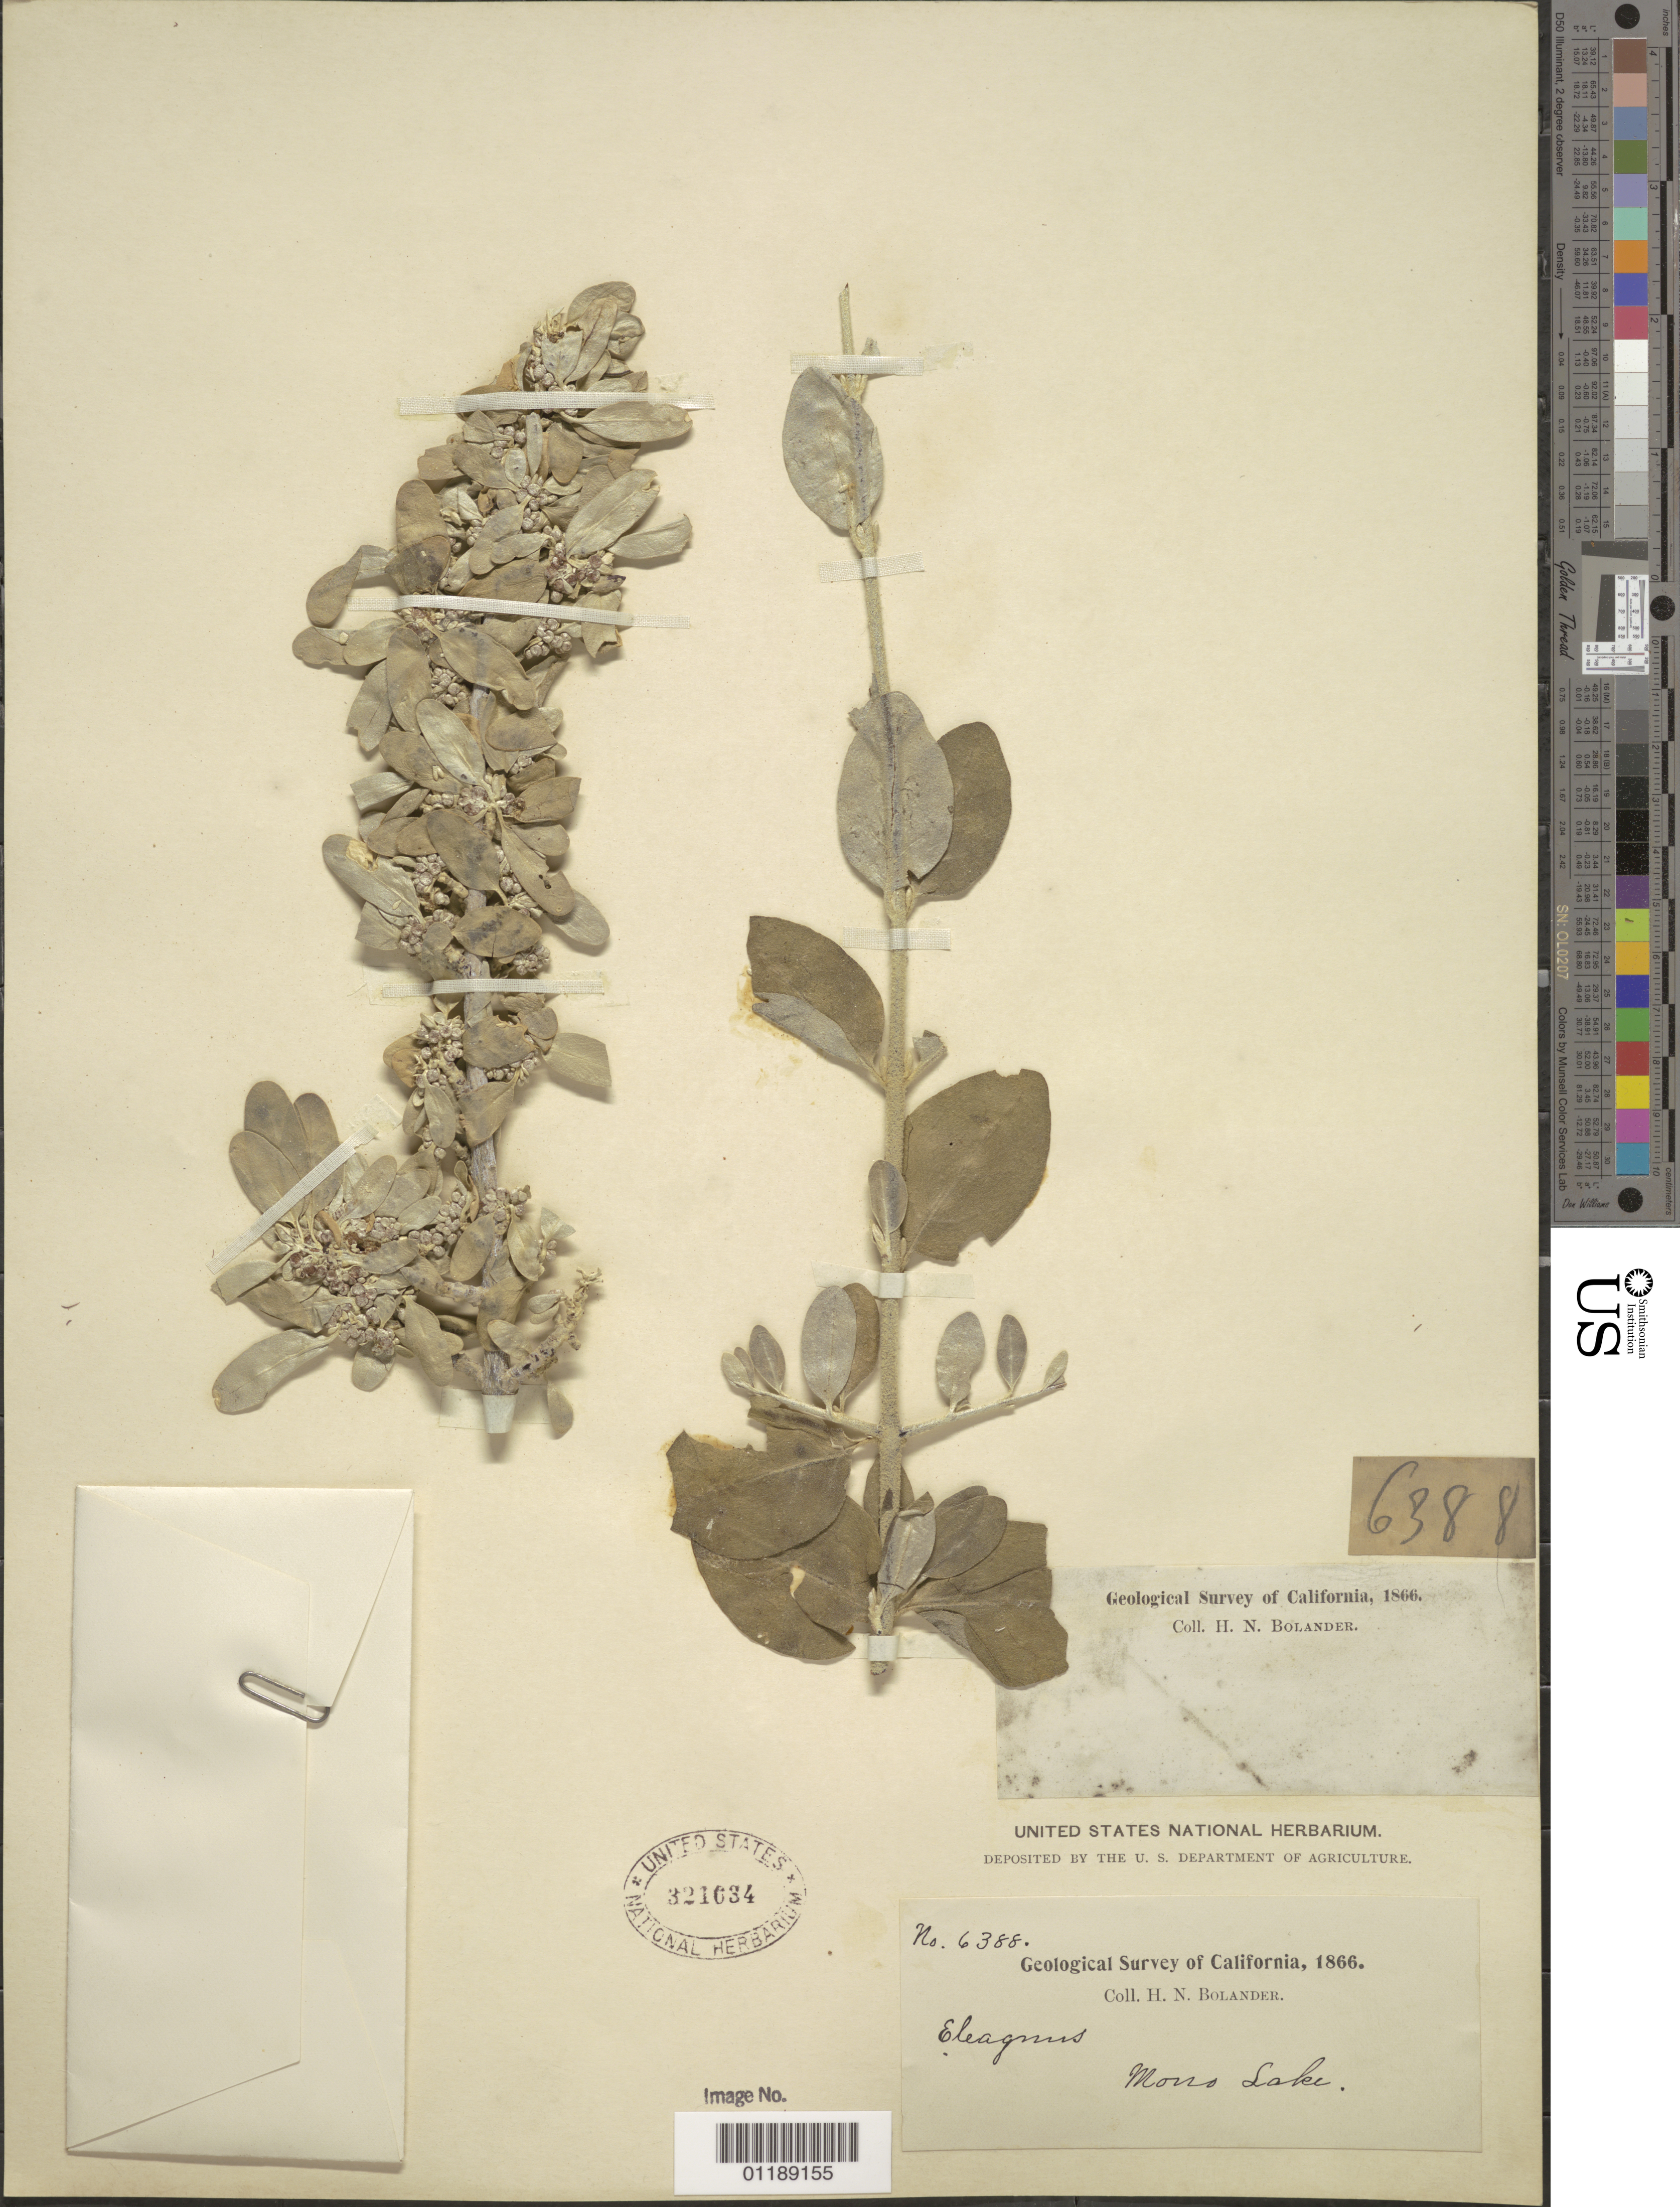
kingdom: Plantae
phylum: Tracheophyta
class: Magnoliopsida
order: Rosales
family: Elaeagnaceae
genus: Elaeagnus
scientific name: Elaeagnus sp.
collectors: H. Bolander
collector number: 6388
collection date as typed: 1866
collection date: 1866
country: United States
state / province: California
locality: Mono Lake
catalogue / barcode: US 321634